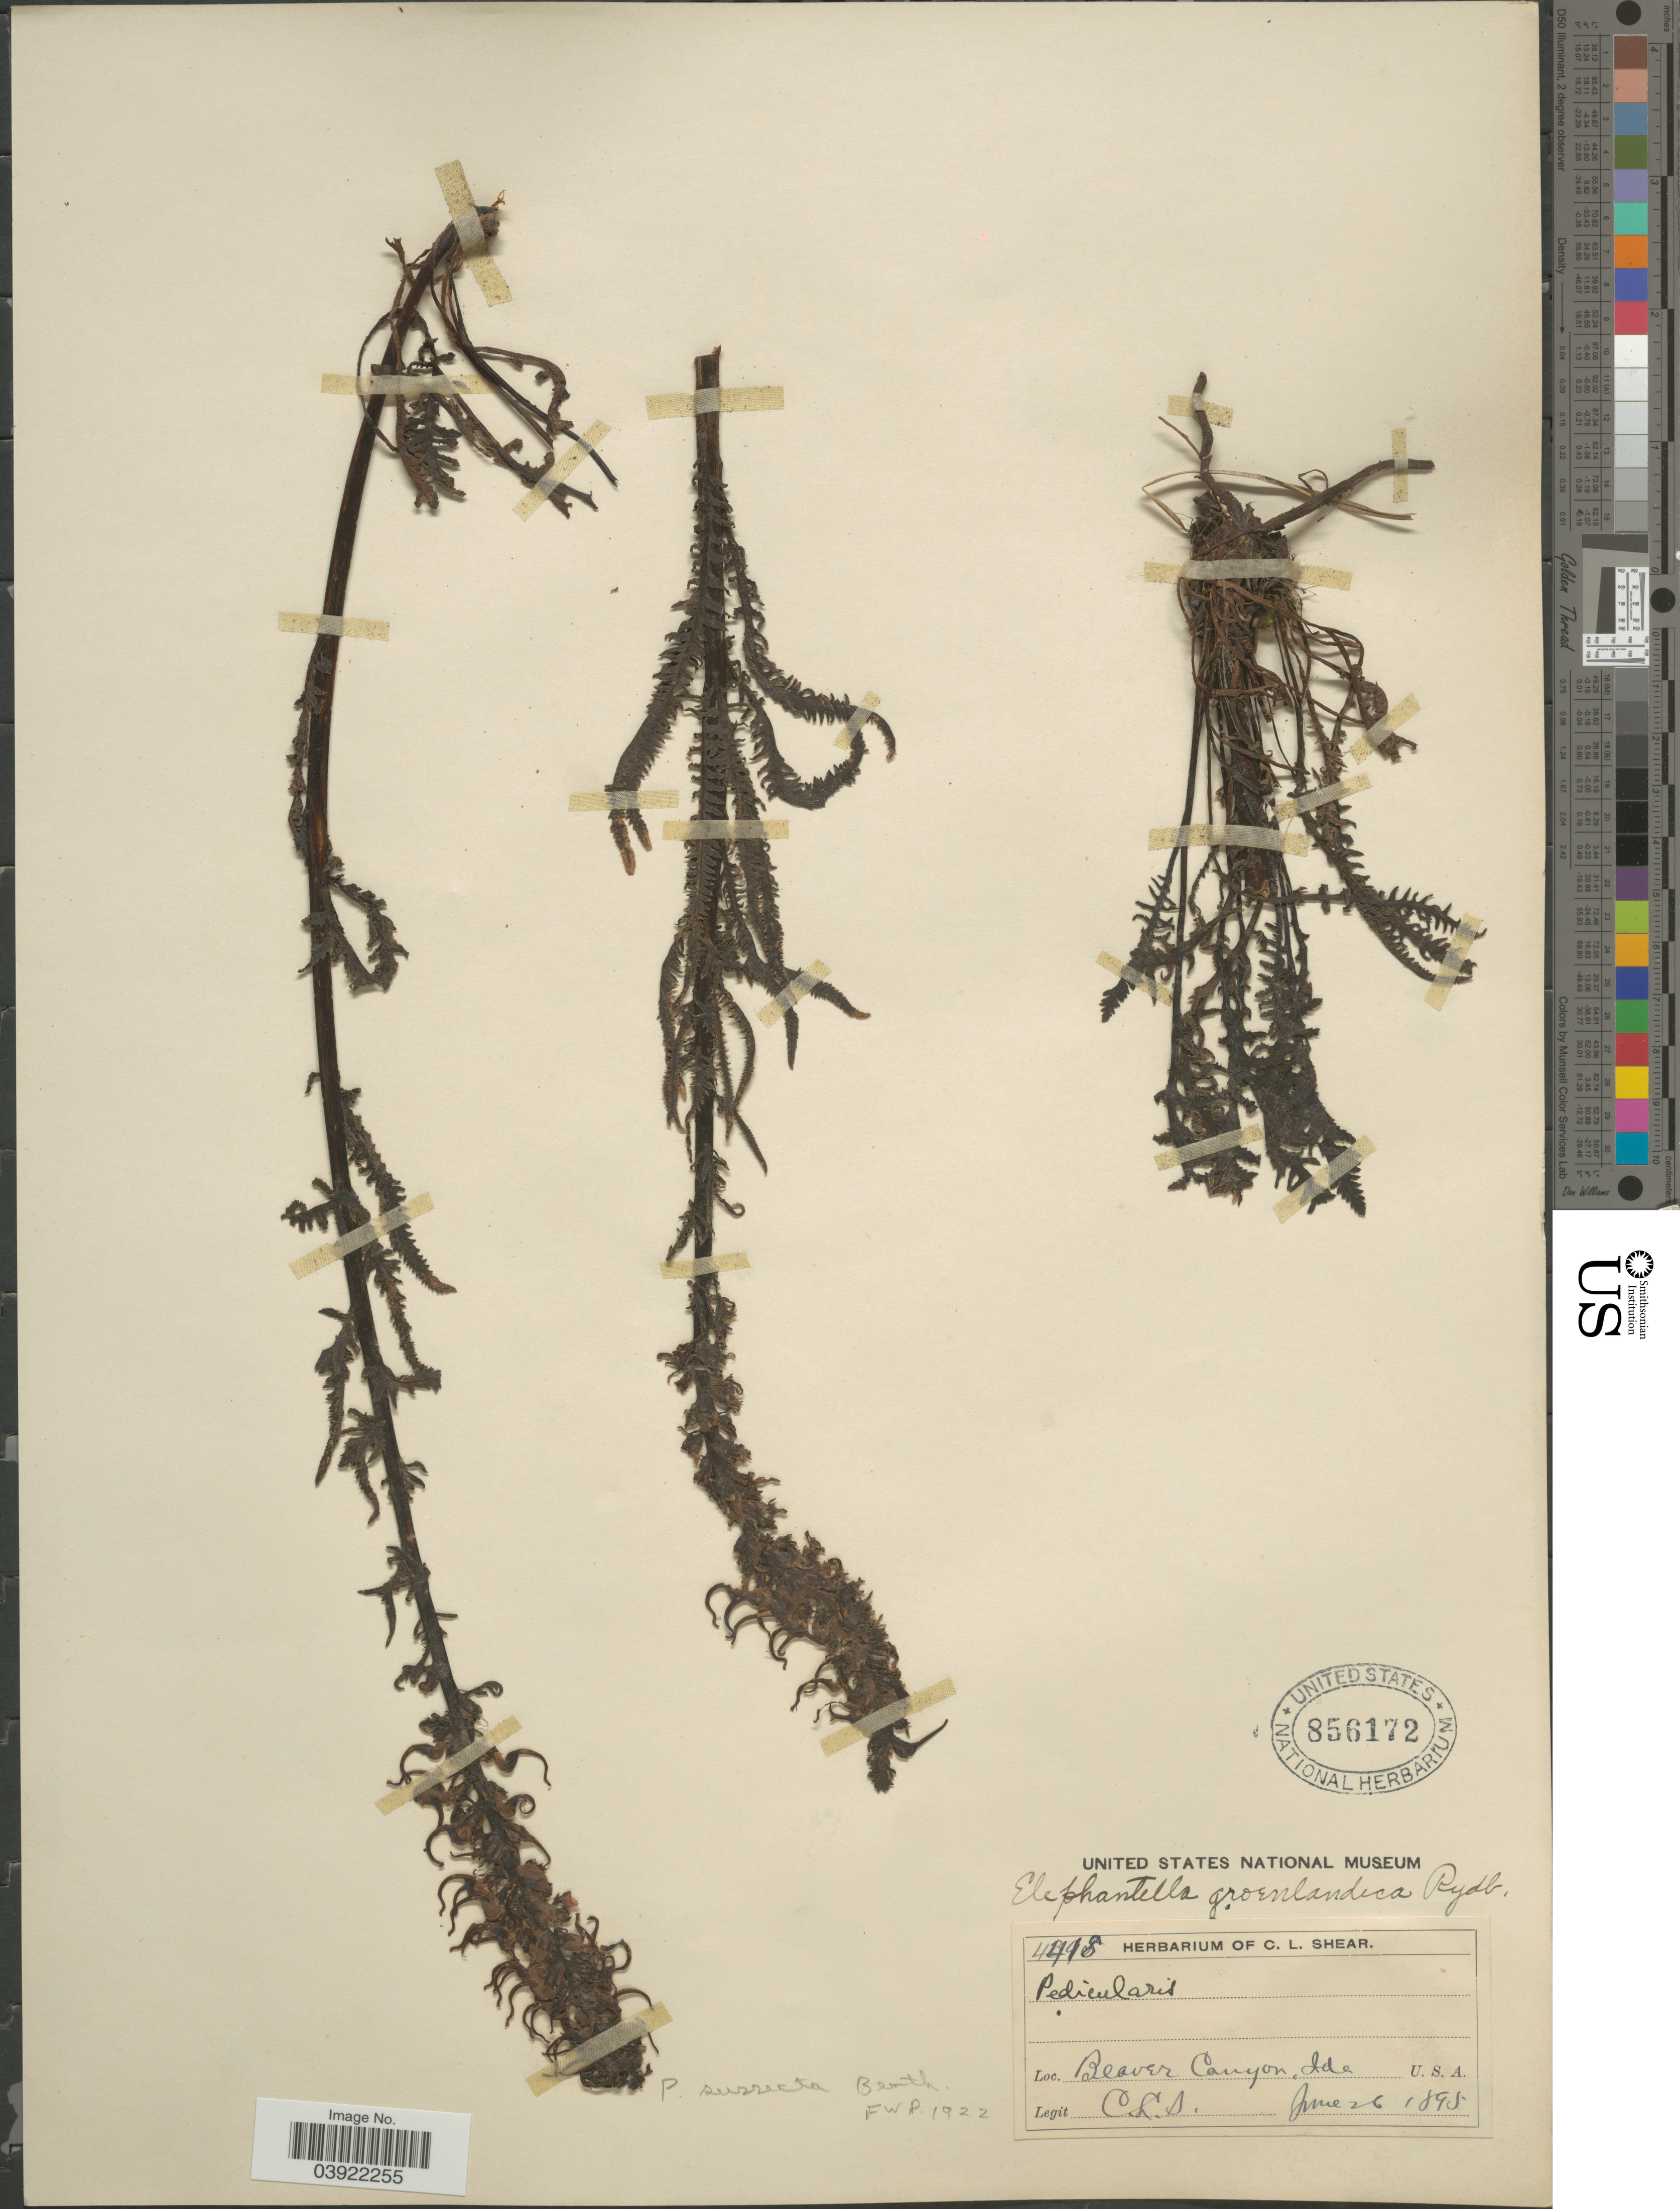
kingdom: Plantae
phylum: Tracheophyta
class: Magnoliopsida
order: Lamiales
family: Orobanchaceae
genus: Pedicularis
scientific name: Pedicularis groenlandica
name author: Retz.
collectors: C. L. Shear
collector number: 4418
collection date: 1895-06-26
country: United States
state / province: Idaho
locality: Beaver Canyon.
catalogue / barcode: US 856172